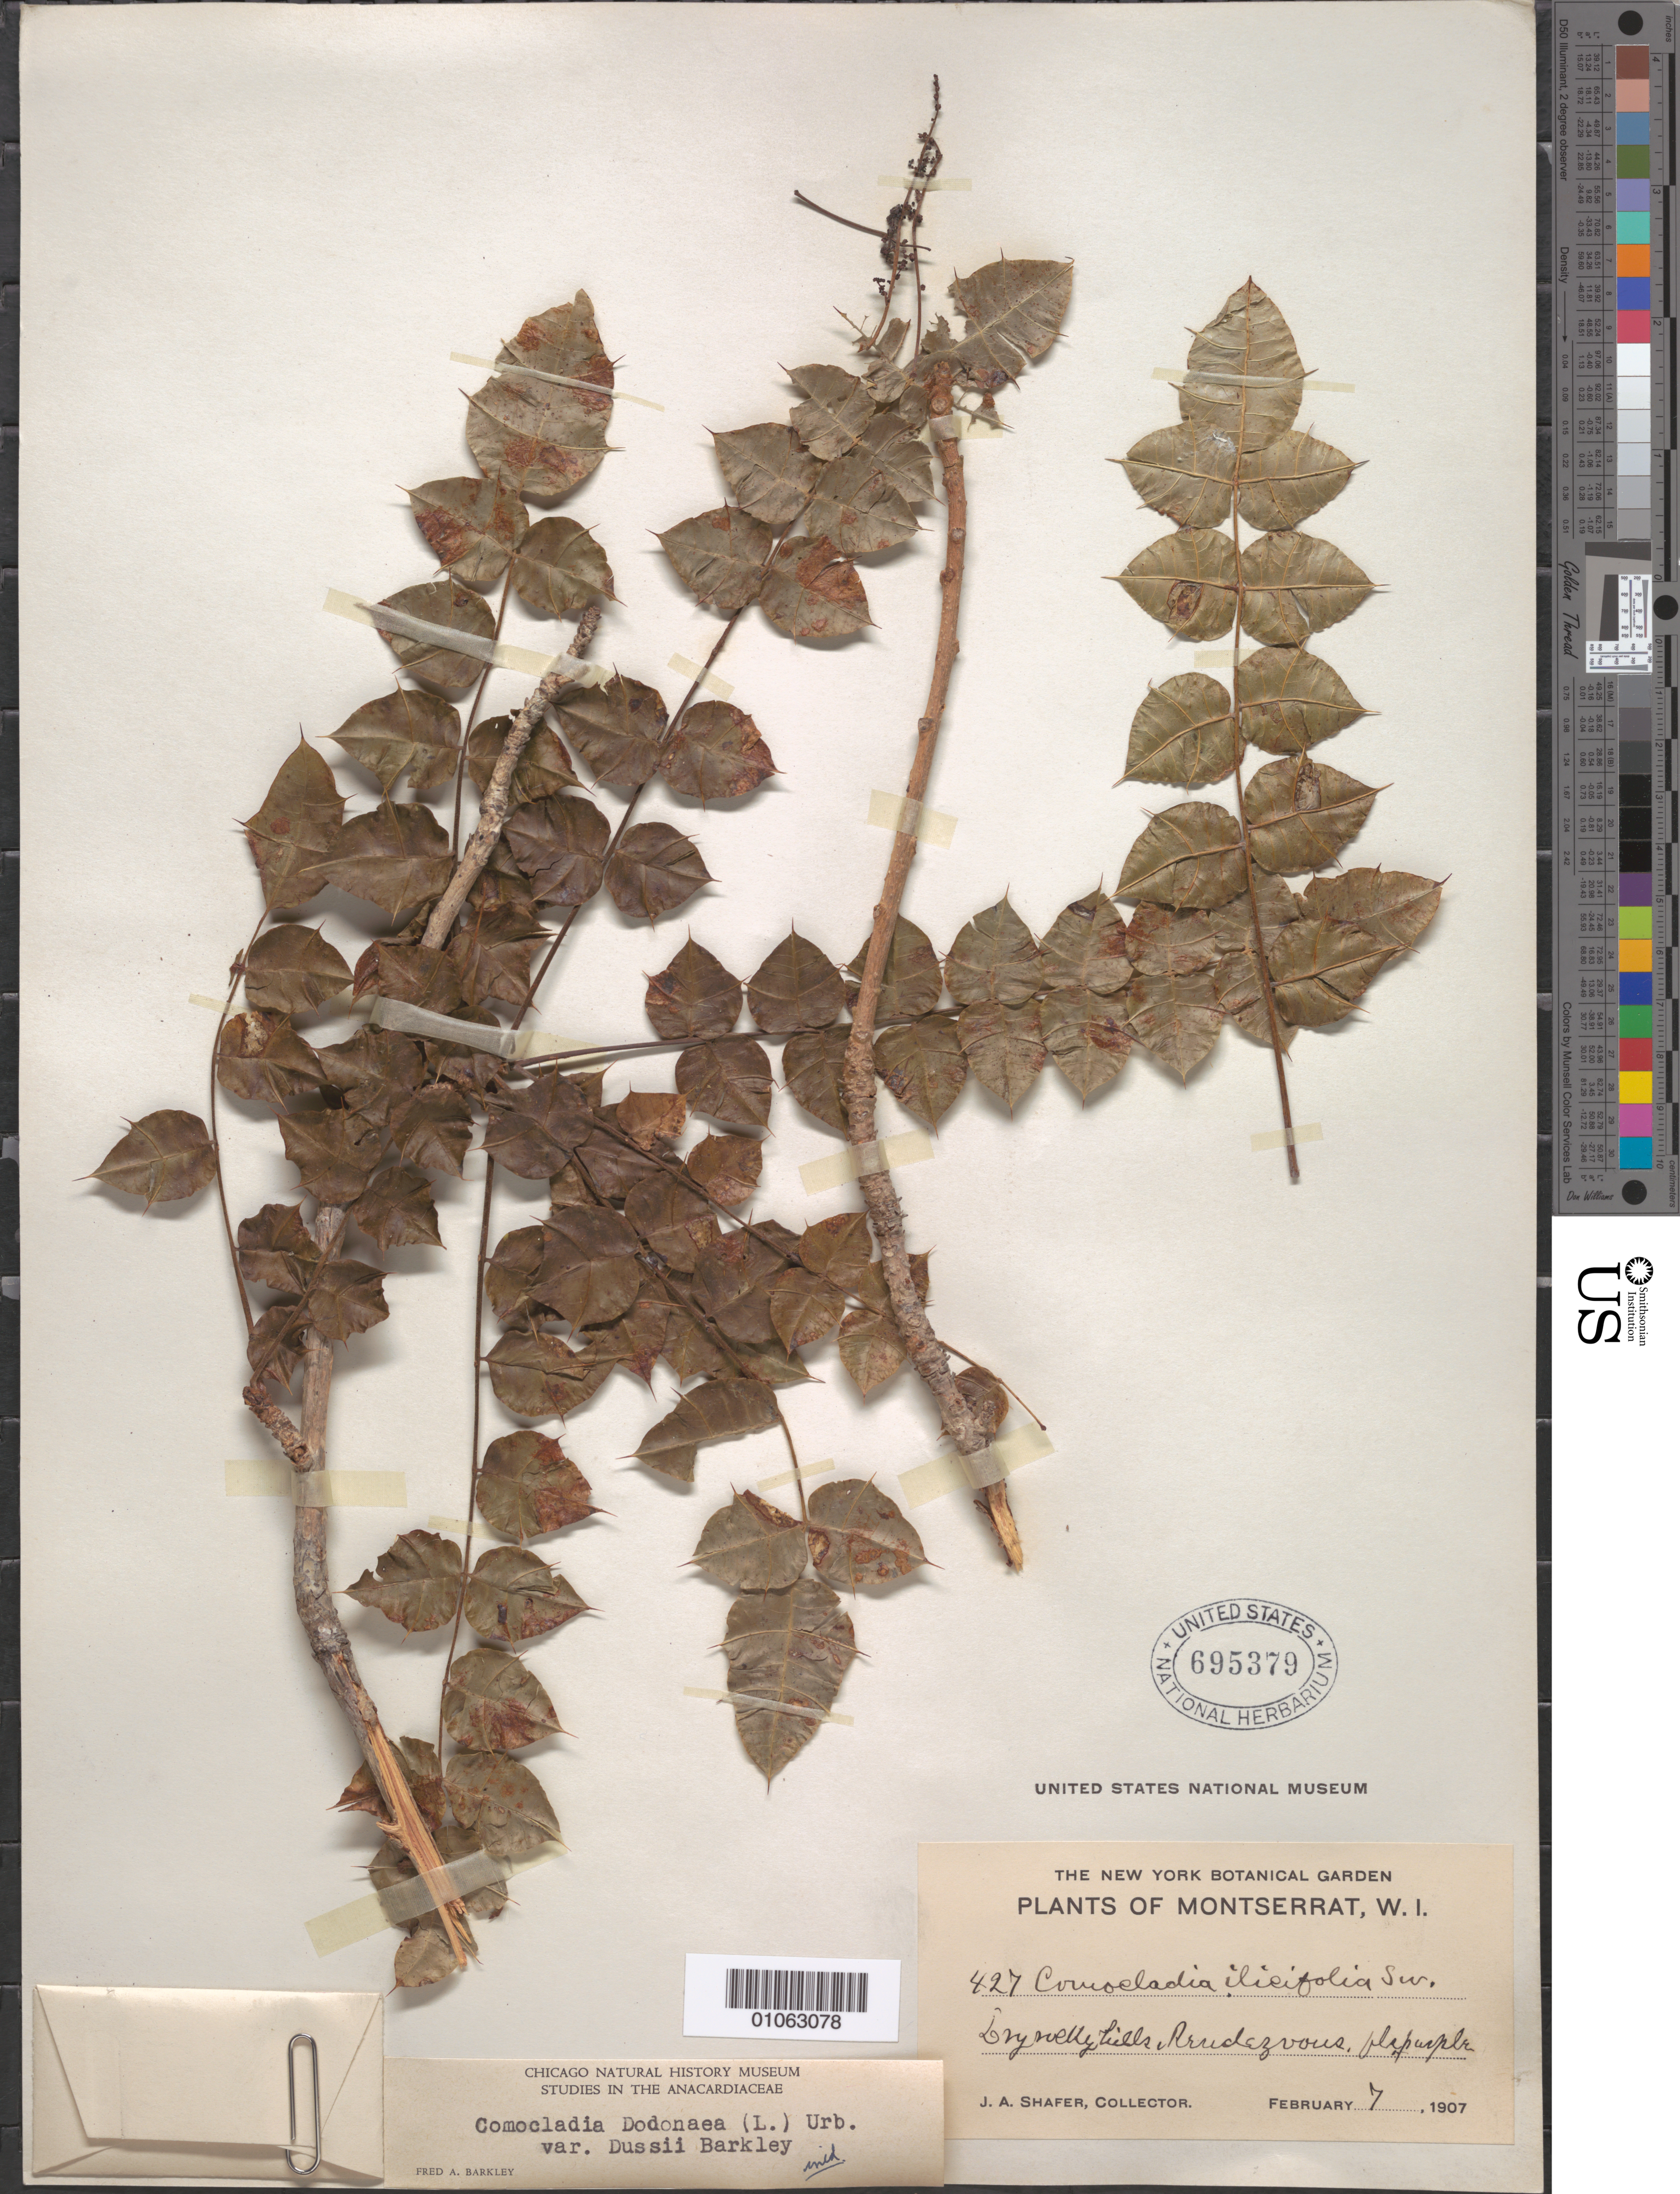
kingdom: Plantae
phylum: Tracheophyta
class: Magnoliopsida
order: Sapindales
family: Anacardiaceae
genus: Comocladia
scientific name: Comocladia dodonaea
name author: (L.) Urb.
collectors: J. A. Shafer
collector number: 427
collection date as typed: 07 Feb 1907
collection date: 1907-02-07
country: Montserrat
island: Montserrat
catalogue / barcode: US 695379